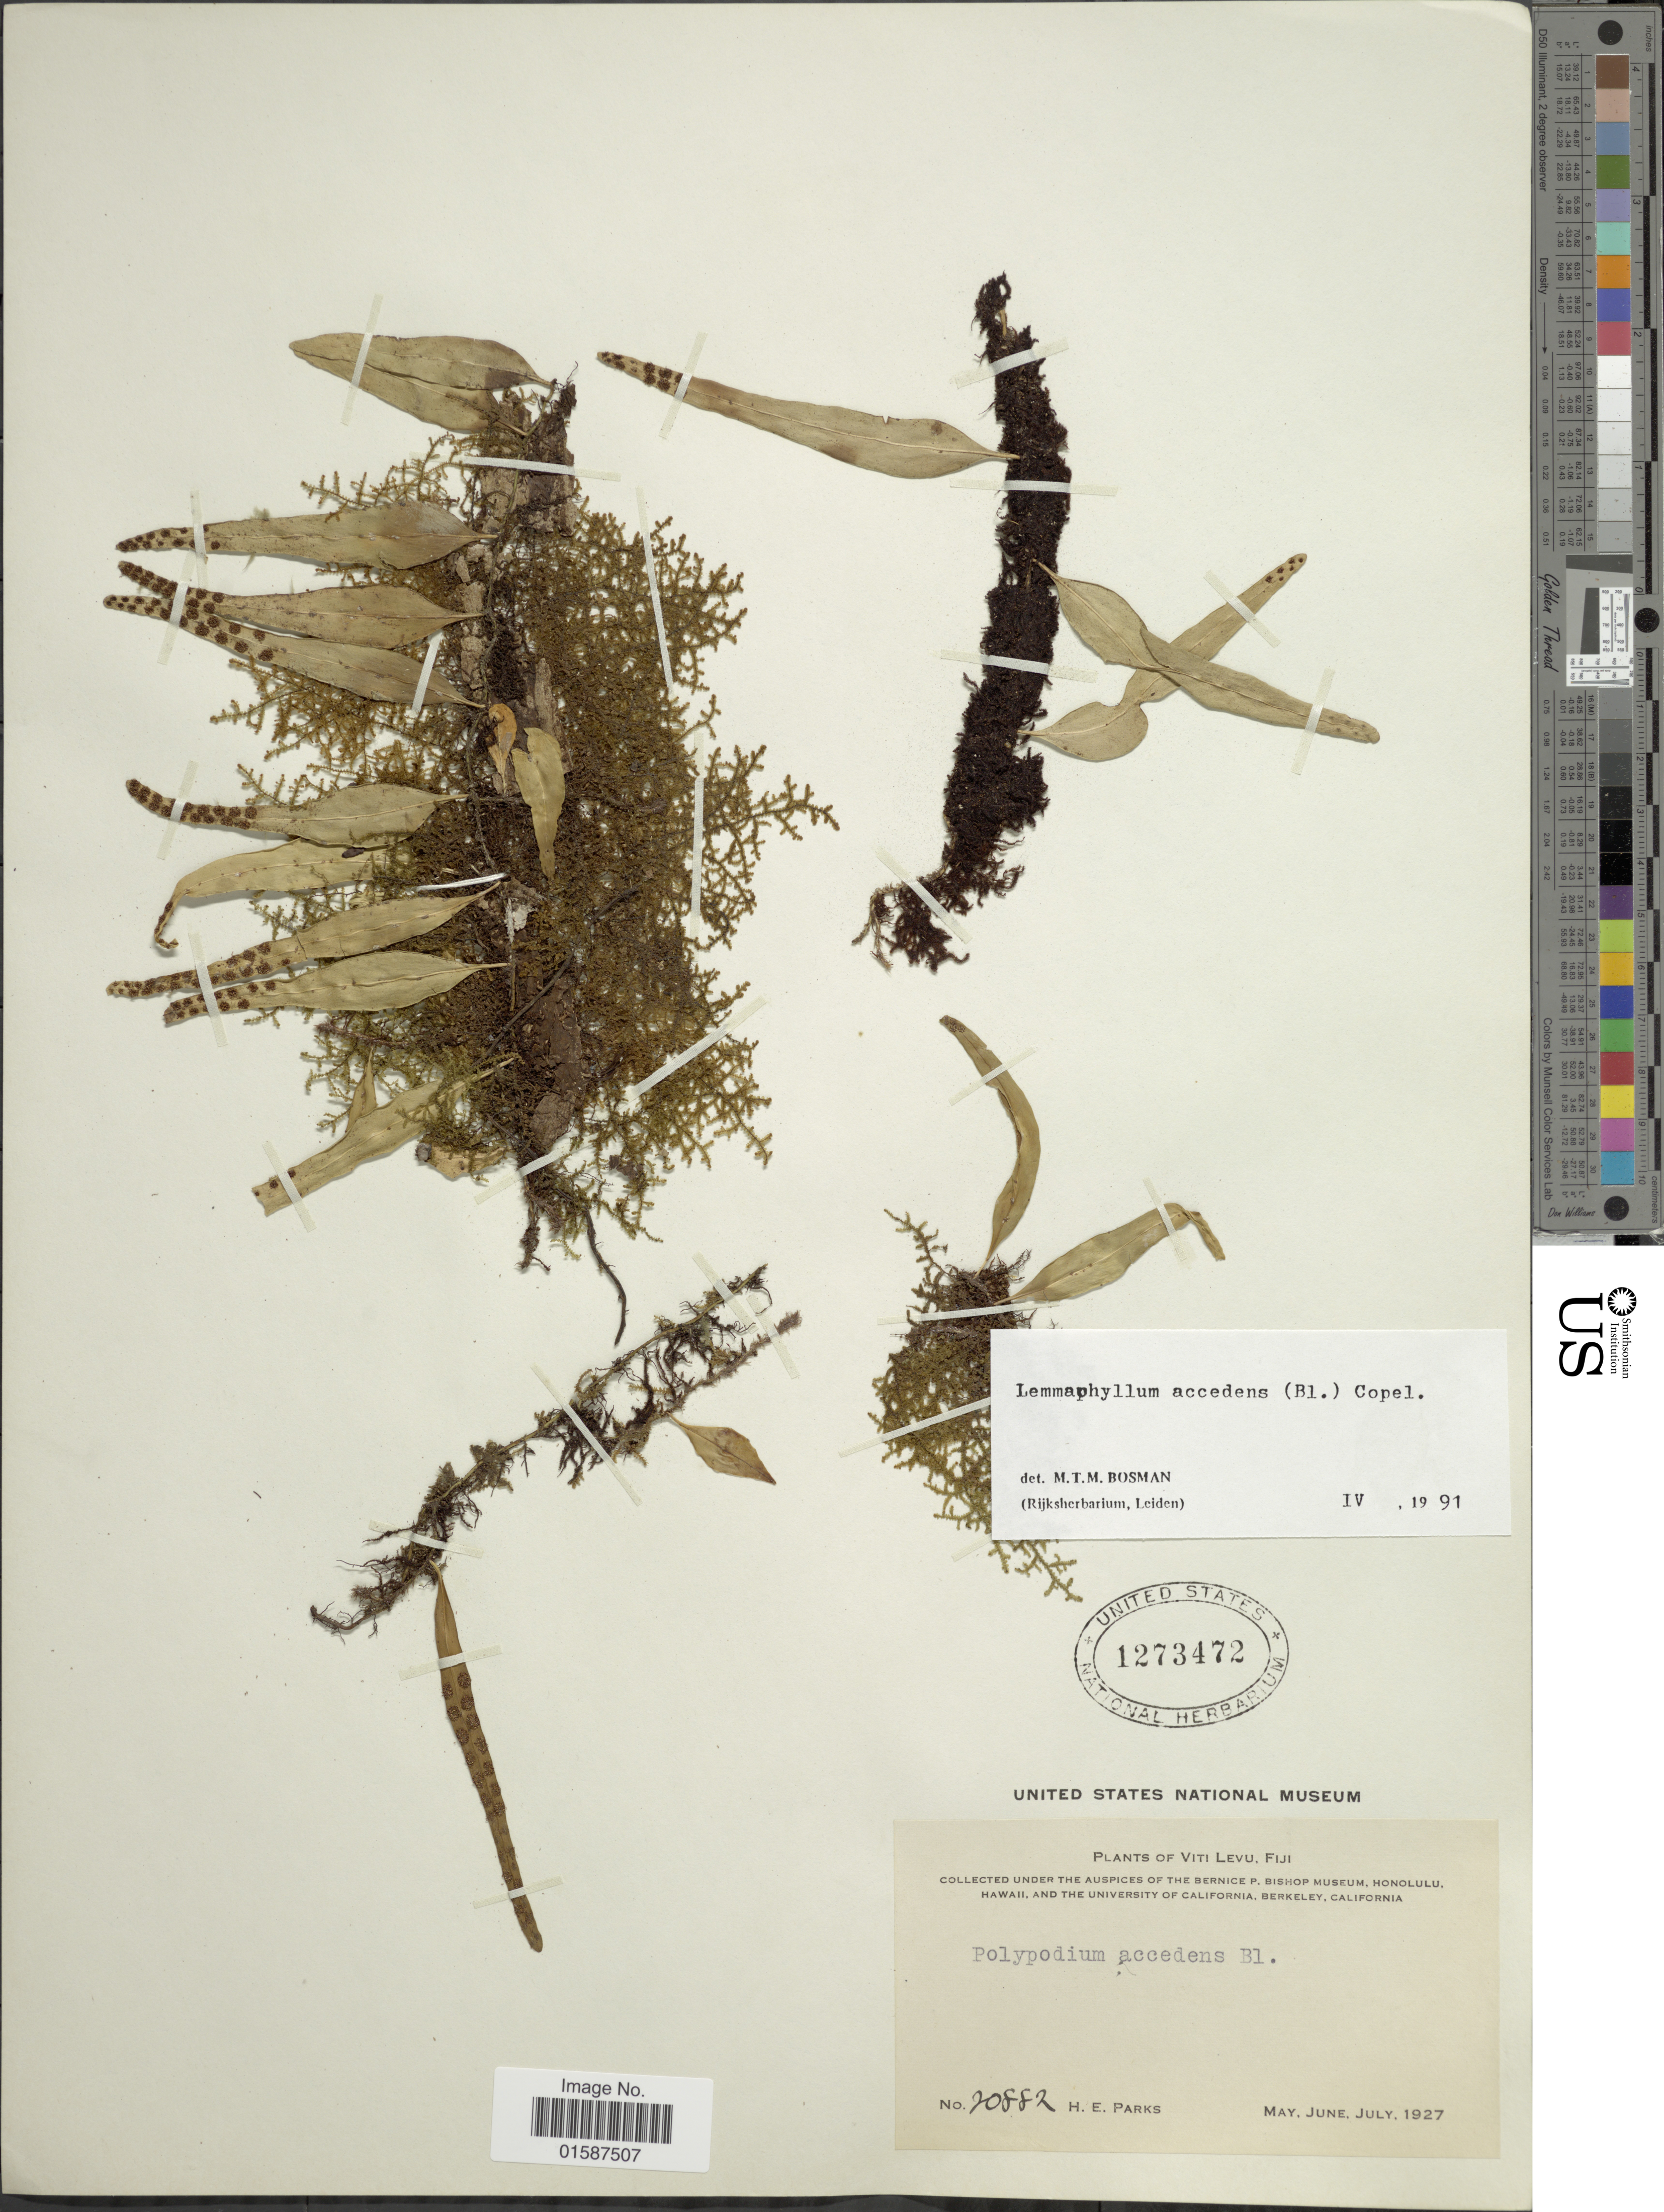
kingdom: Plantae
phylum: Tracheophyta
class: Polypodiopsida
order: Polypodiales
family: Polypodiaceae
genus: Lemmaphyllum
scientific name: Lemmaphyllum accedens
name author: (Blume) Donk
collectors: H. E. Parks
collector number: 20882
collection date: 1927-05/1927-07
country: Fiji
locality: Viti Levu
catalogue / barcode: US 1273472